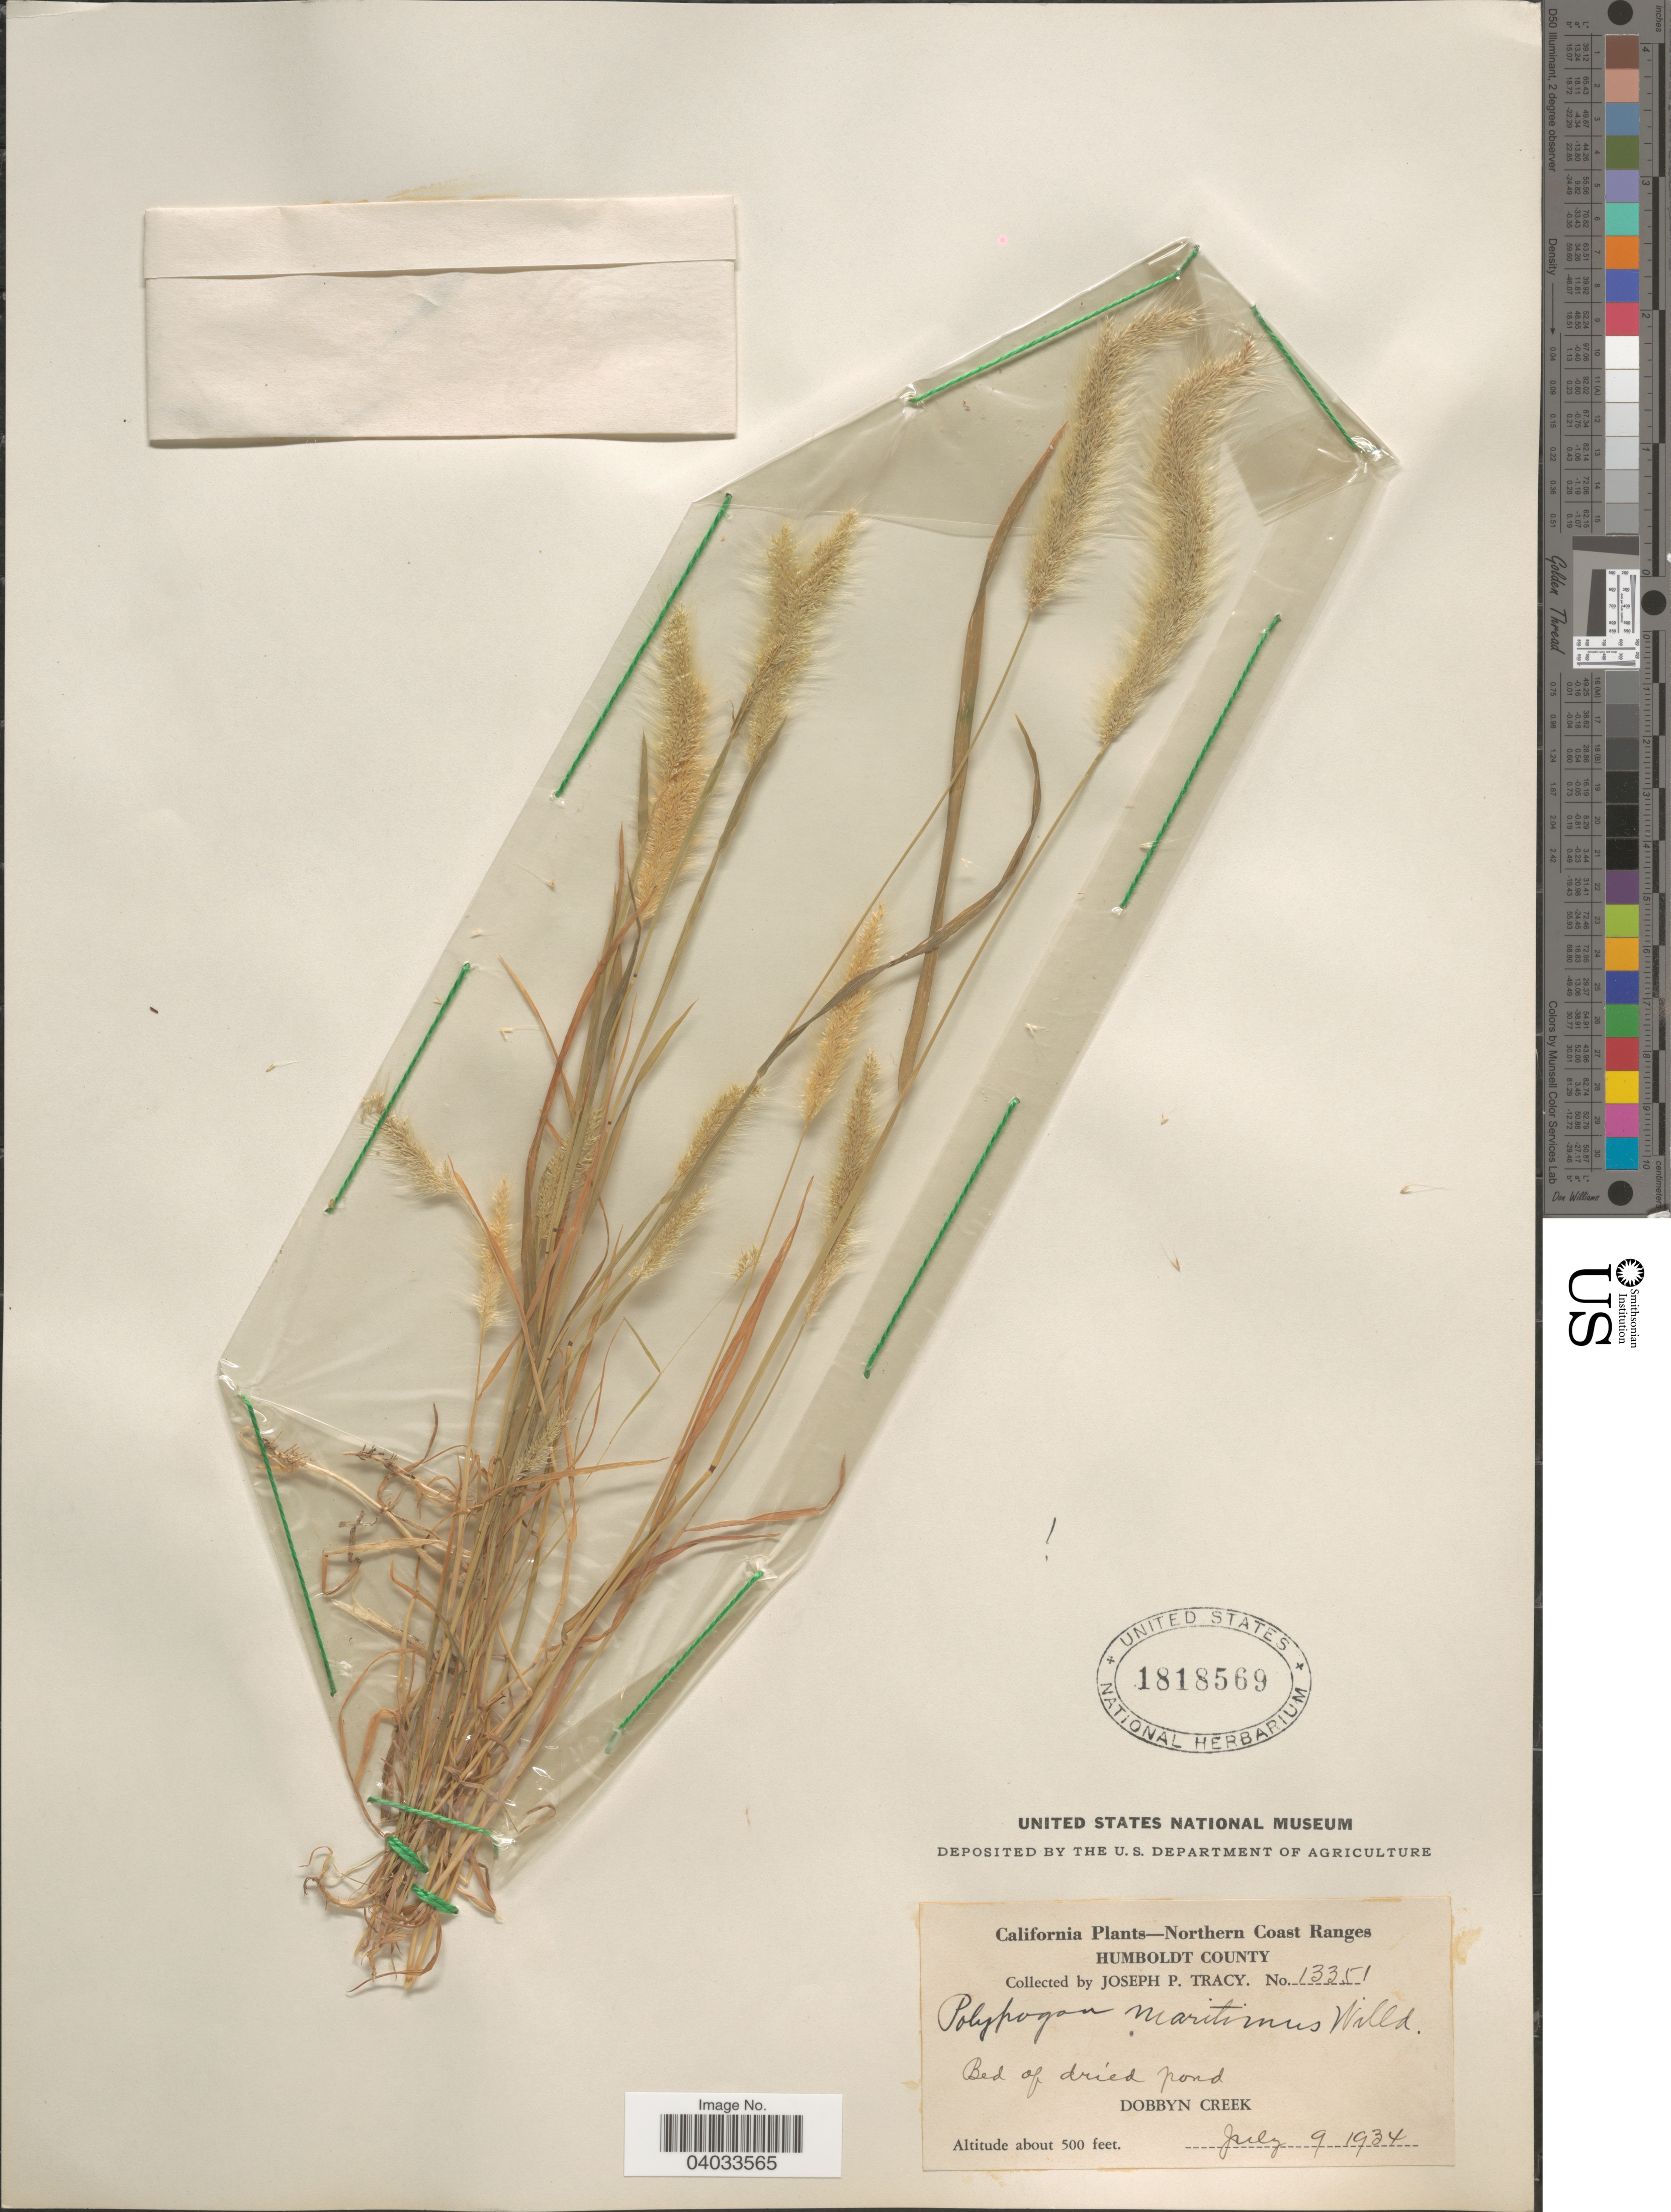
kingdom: Plantae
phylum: Tracheophyta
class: Liliopsida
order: Poales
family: Poaceae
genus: Polypogon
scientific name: Polypogon maritimus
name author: Willd.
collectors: J. Tracy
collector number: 13351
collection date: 1934-07-09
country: United States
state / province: California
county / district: Humboldt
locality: Northern Coast Ranges. Humboldt County. Bed of dried pond. Dobbyn Creek.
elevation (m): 152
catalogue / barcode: US 1818569